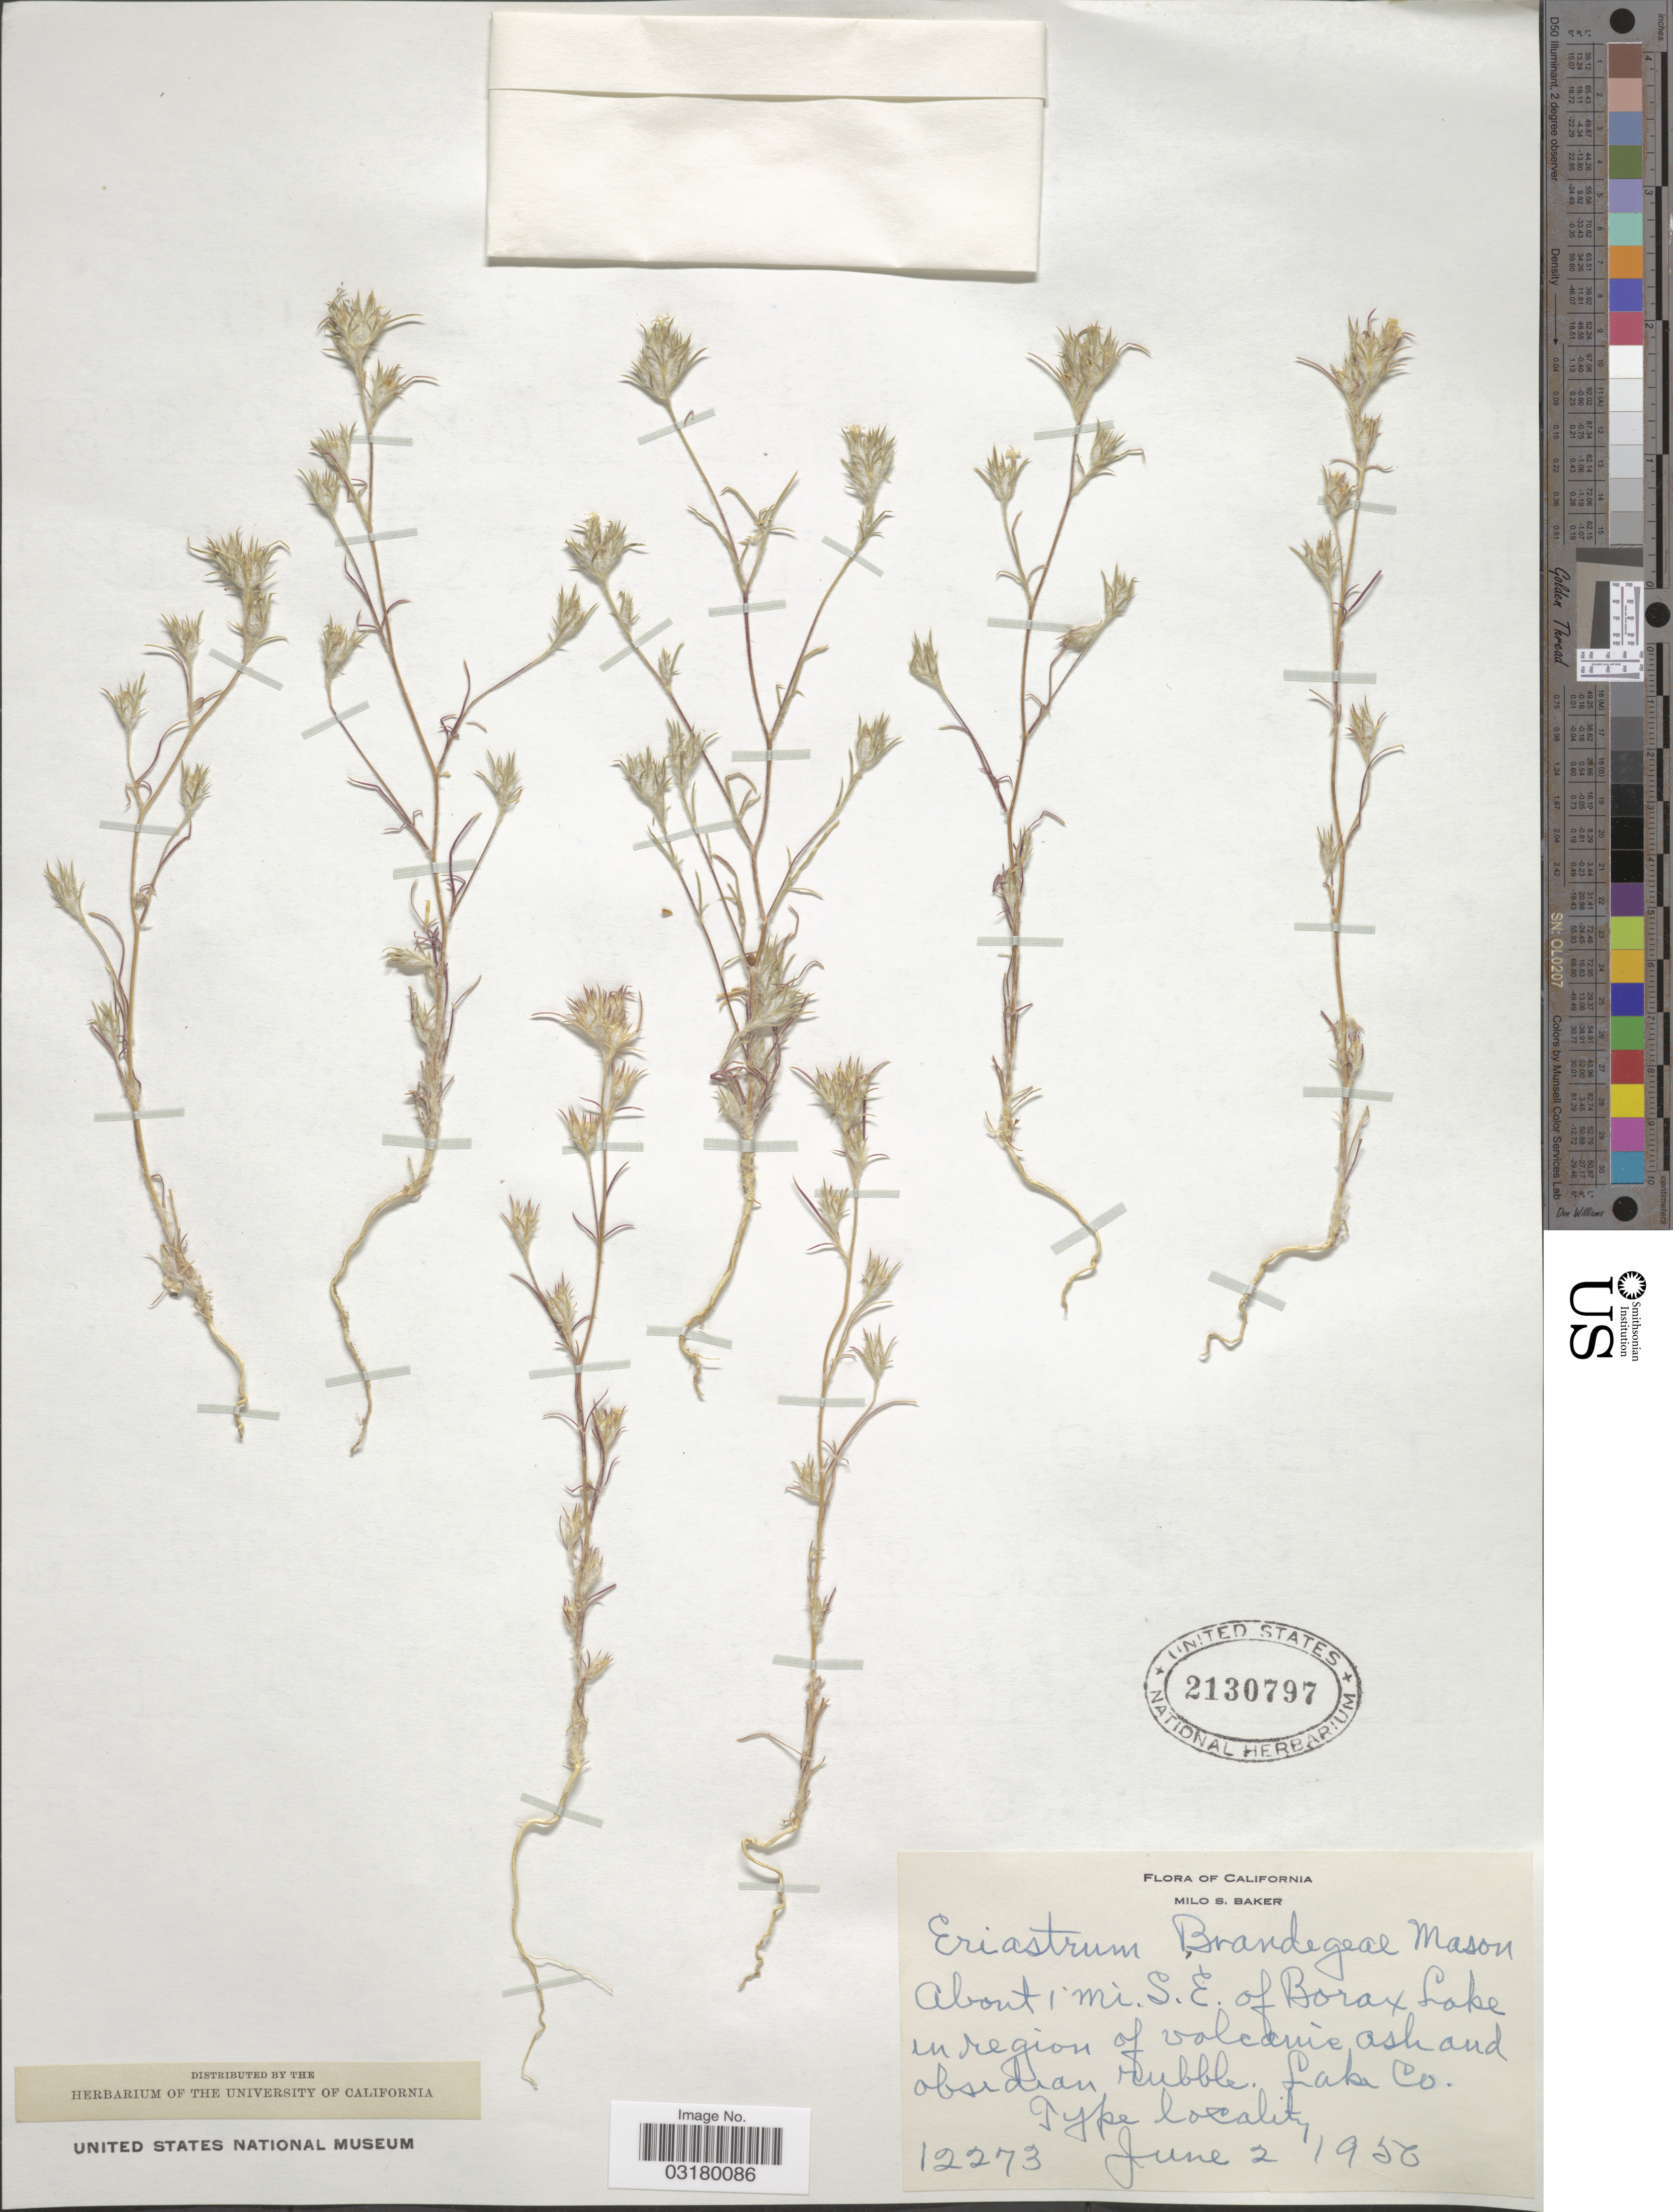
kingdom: Plantae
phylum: Tracheophyta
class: Magnoliopsida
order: Ericales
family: Polemoniaceae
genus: Eriastrum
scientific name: Eriastrum brandegeae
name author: H. Mason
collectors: M. S. Baker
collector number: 12273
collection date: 1956-06-02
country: United States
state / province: California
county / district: Lake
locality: About 1 mi. S. E. of Borax Lake in region of volcanic ash and obsidian rubble. Lake Co.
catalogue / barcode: US 2130797